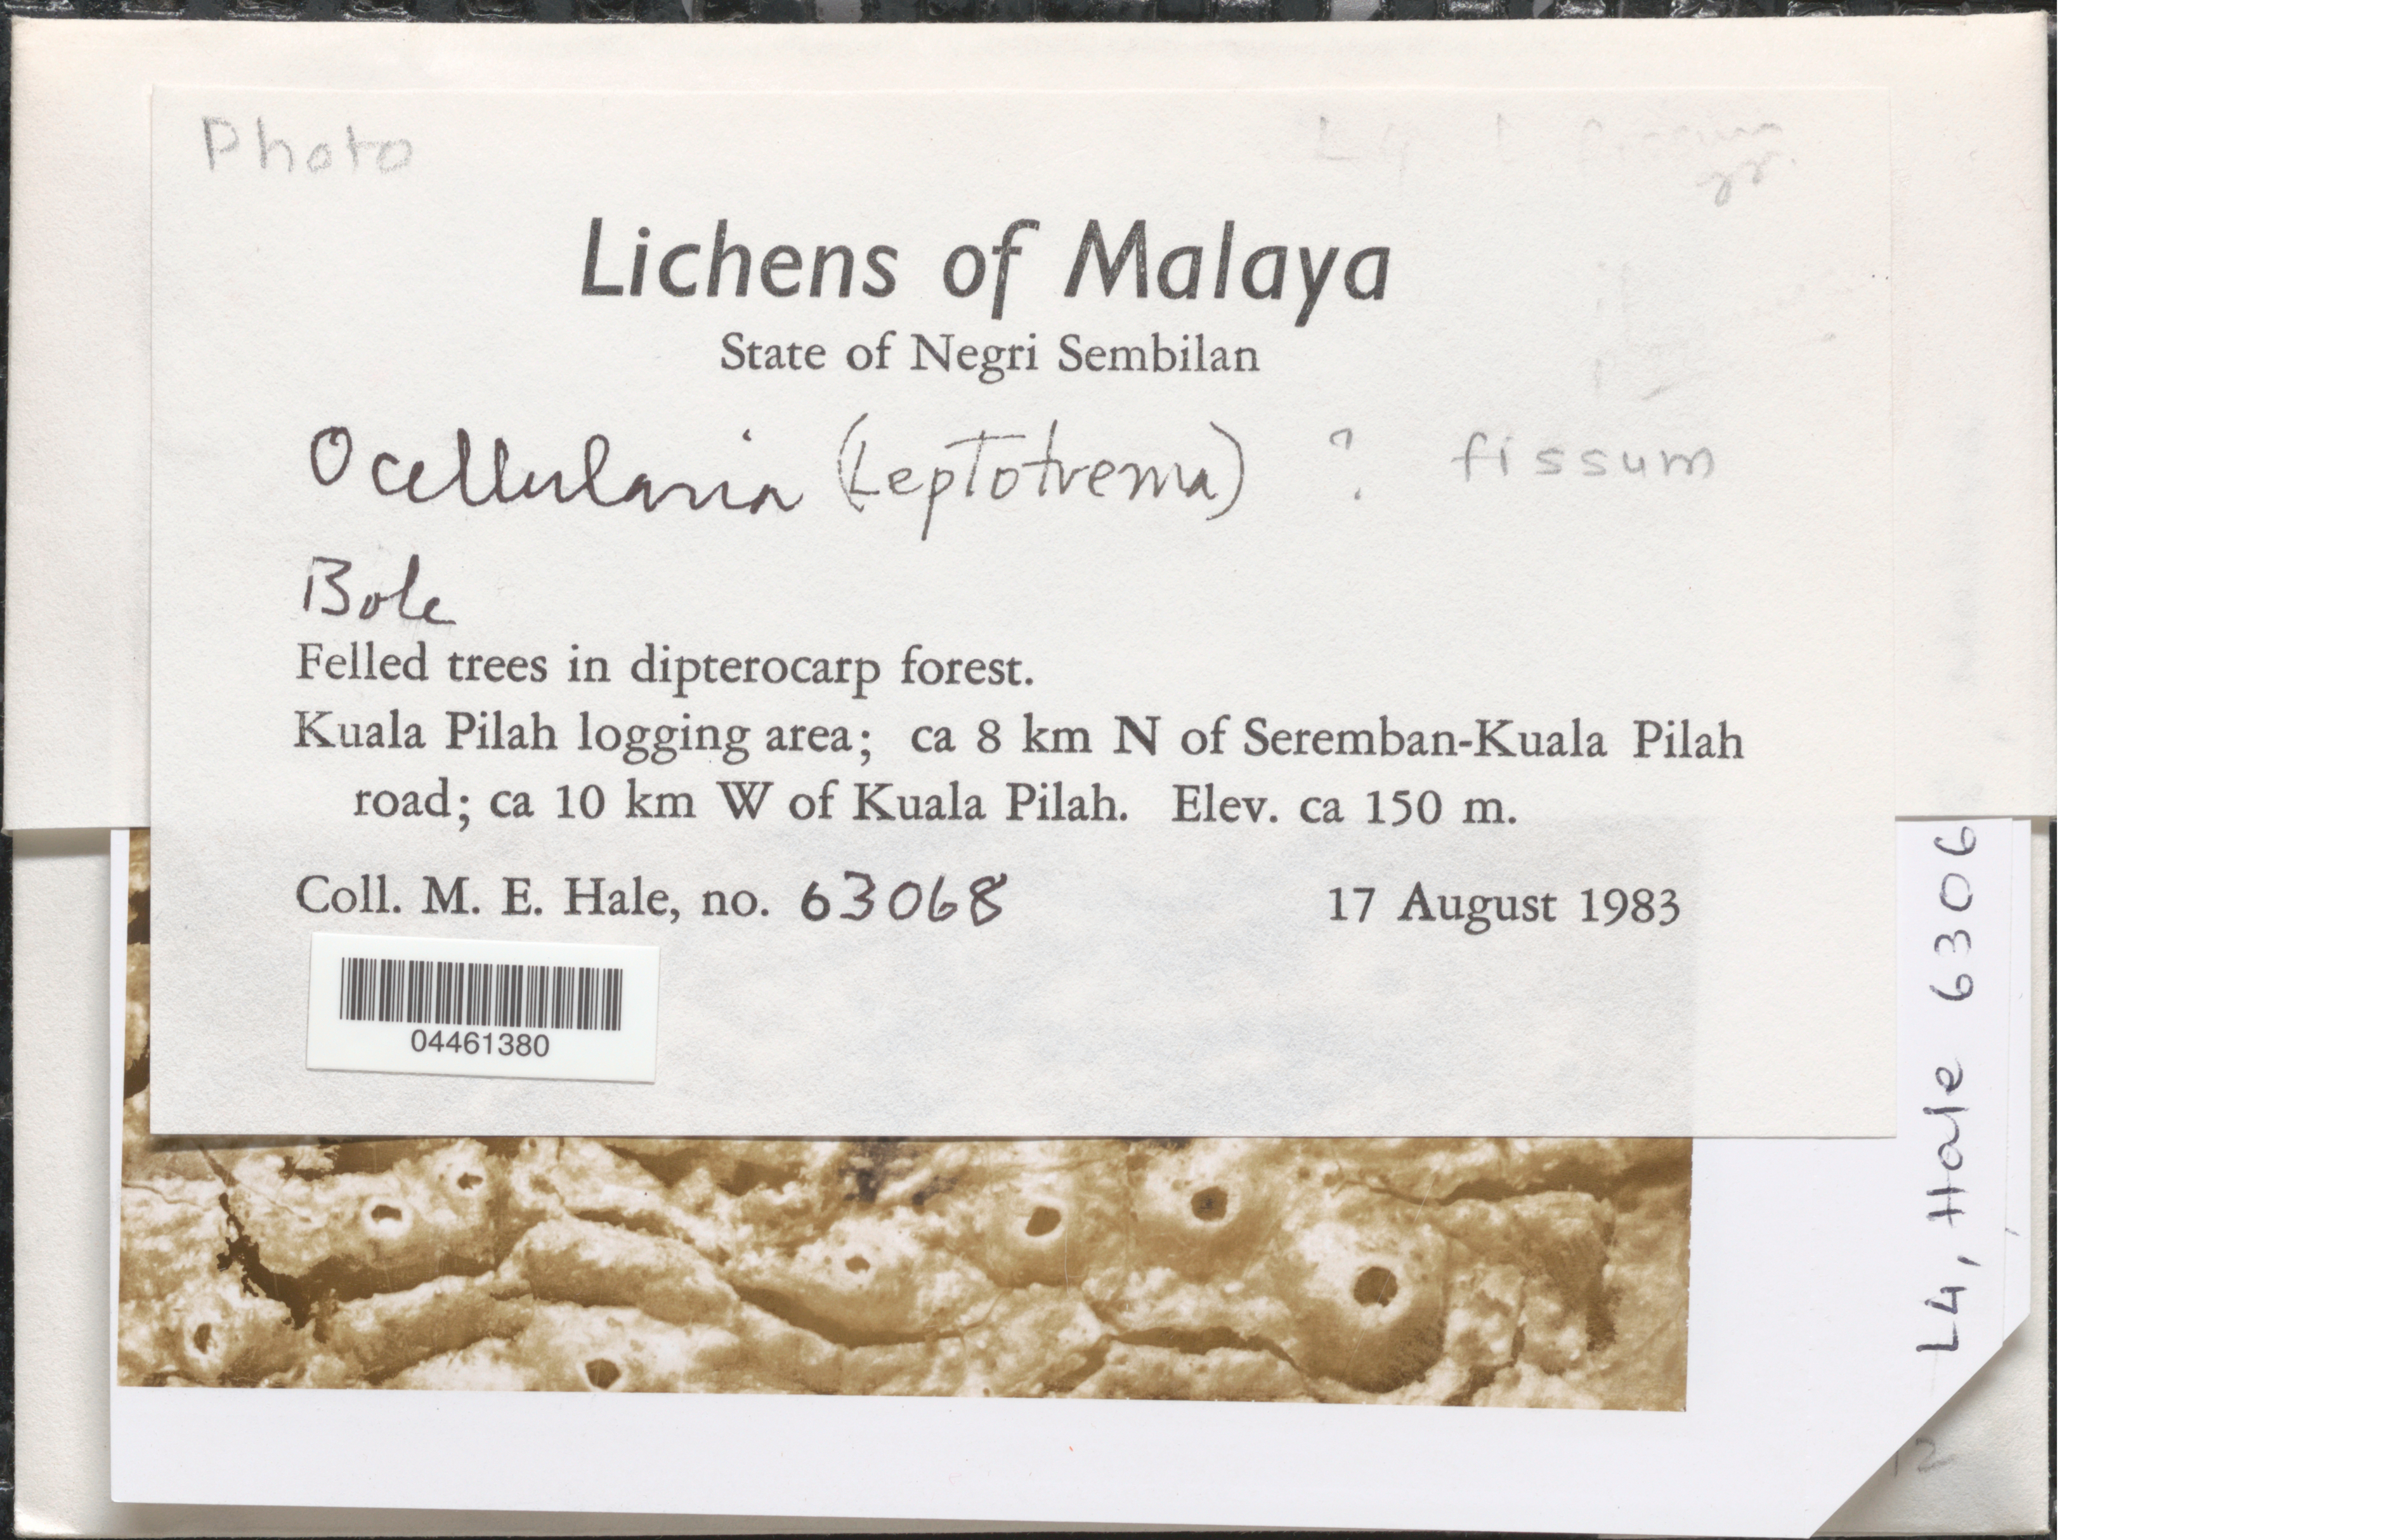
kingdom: Fungi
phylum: Ascomycota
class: Lecanoromycetes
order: Ostropales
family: Graphidaceae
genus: Ocellularia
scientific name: Ocellularia fissurinum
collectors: M. Hale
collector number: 63068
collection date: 1983-08-17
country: Malaysia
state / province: Negeri Sembilan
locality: Malaya. State of Negri Sembilan. Kuala Pilah logging area; ca 8 km N of Seremban-Kuala Pilah road; ca 10 km W of Kuala Pilah.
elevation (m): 150